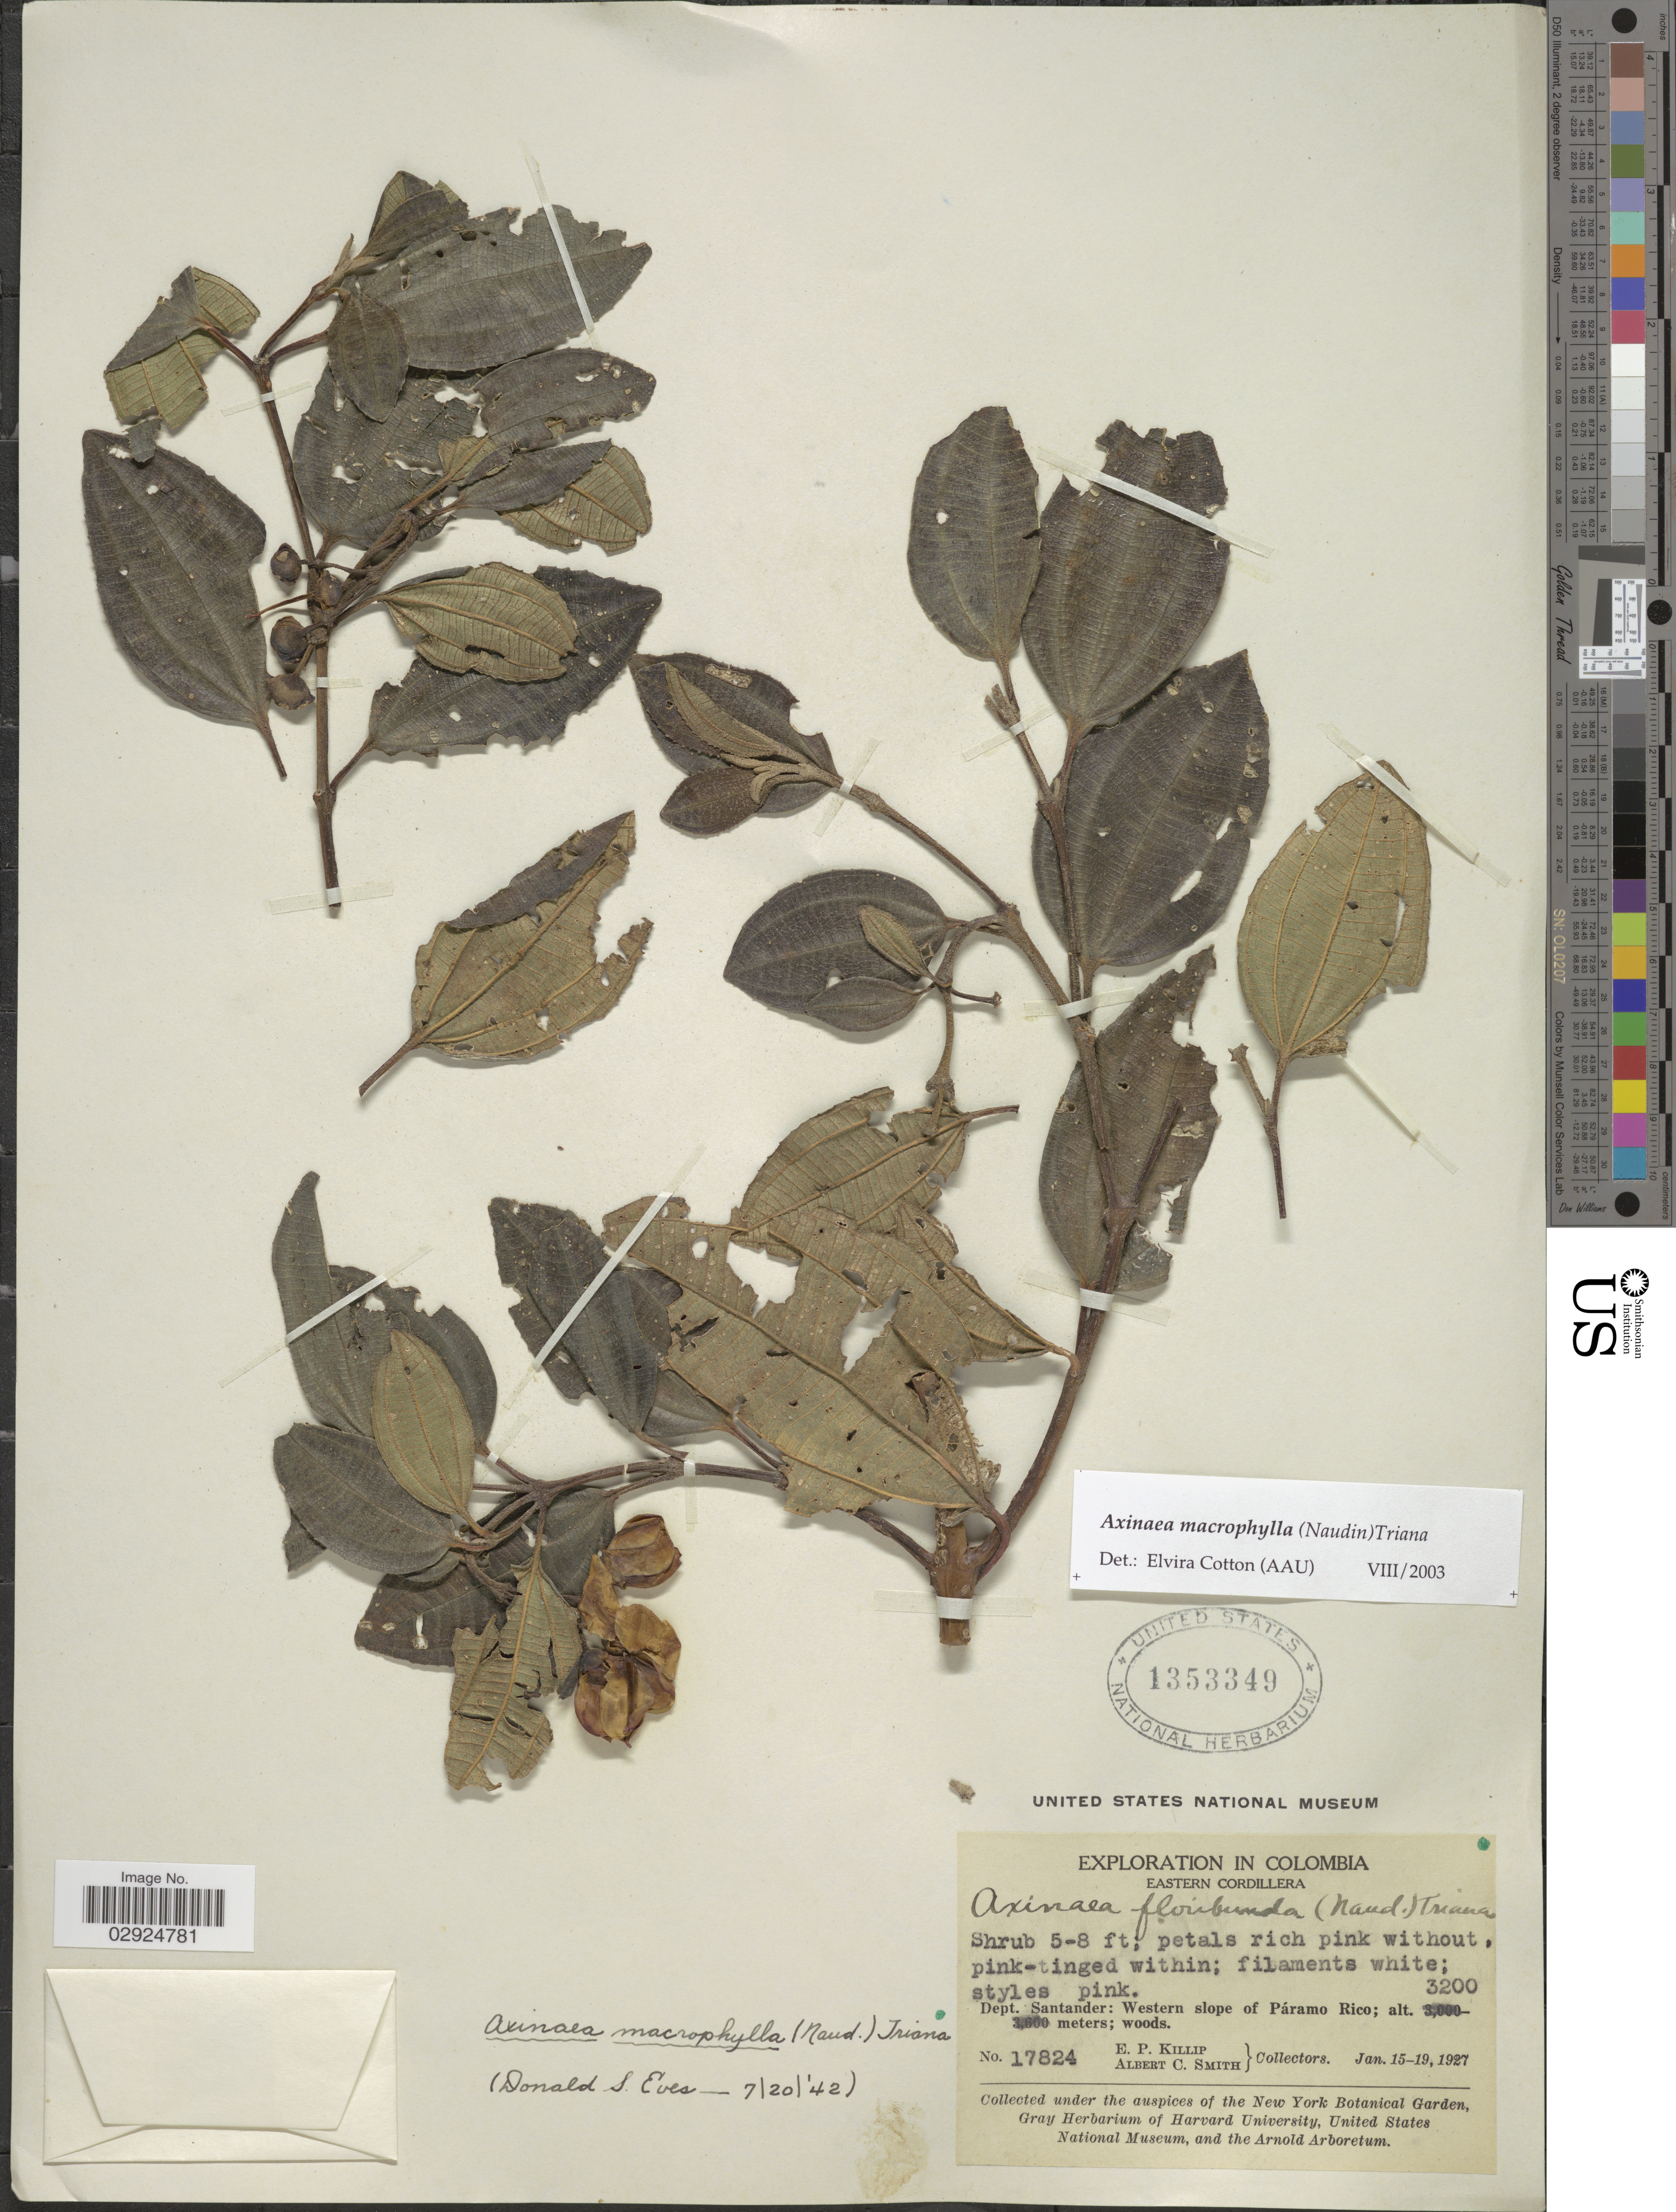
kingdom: Plantae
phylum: Tracheophyta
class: Magnoliopsida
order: Myrtales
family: Melastomataceae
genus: Axinaea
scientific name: Axinaea macrophylla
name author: (Naudin) Triana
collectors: E. P. Killip & A. C. Smith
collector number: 17824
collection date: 1927-01-15/1927-01-19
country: Colombia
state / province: Santander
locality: Eastern Cordillera. Dept. Santander: Western slope of Páramo Rico.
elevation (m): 3200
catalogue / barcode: US 1353349